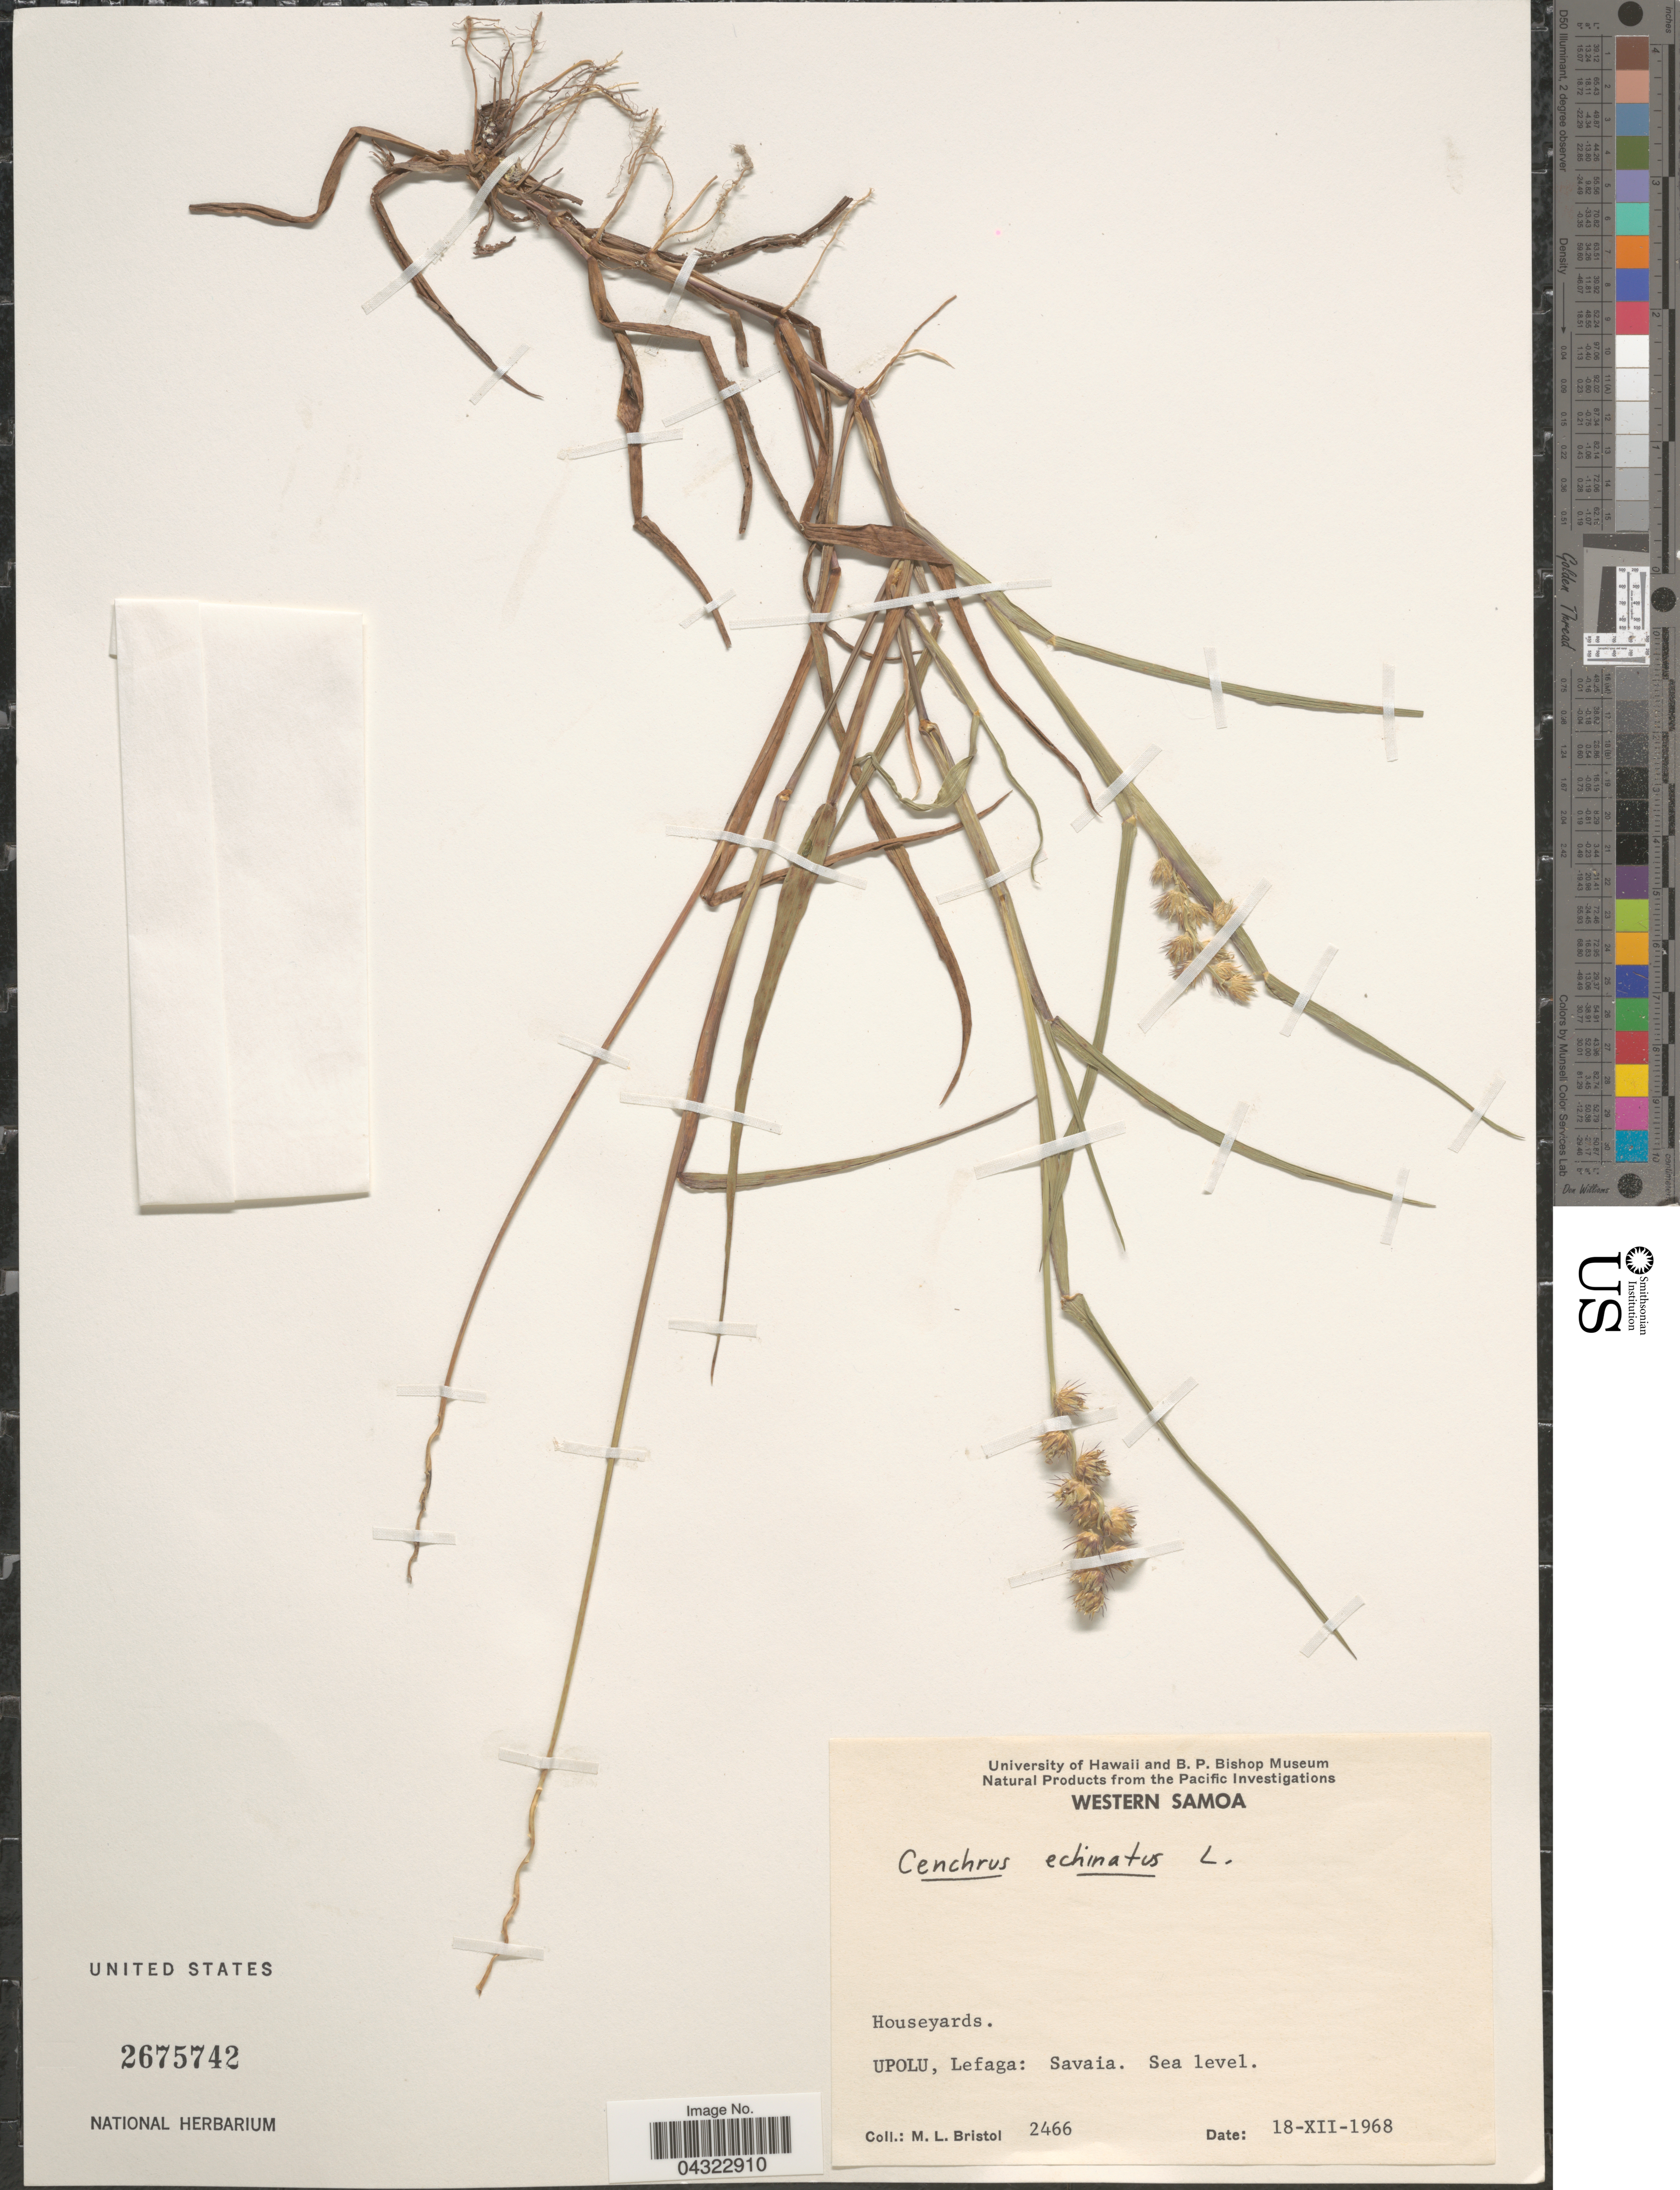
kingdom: Plantae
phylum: Tracheophyta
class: Liliopsida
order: Poales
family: Poaceae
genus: Cenchrus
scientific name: Cenchrus echinatus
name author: L.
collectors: M. L. Bristol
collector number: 2466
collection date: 1968-12-18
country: Samoa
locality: Houseyards. Upolu, Lefaga: Savaia.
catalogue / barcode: US 2675742